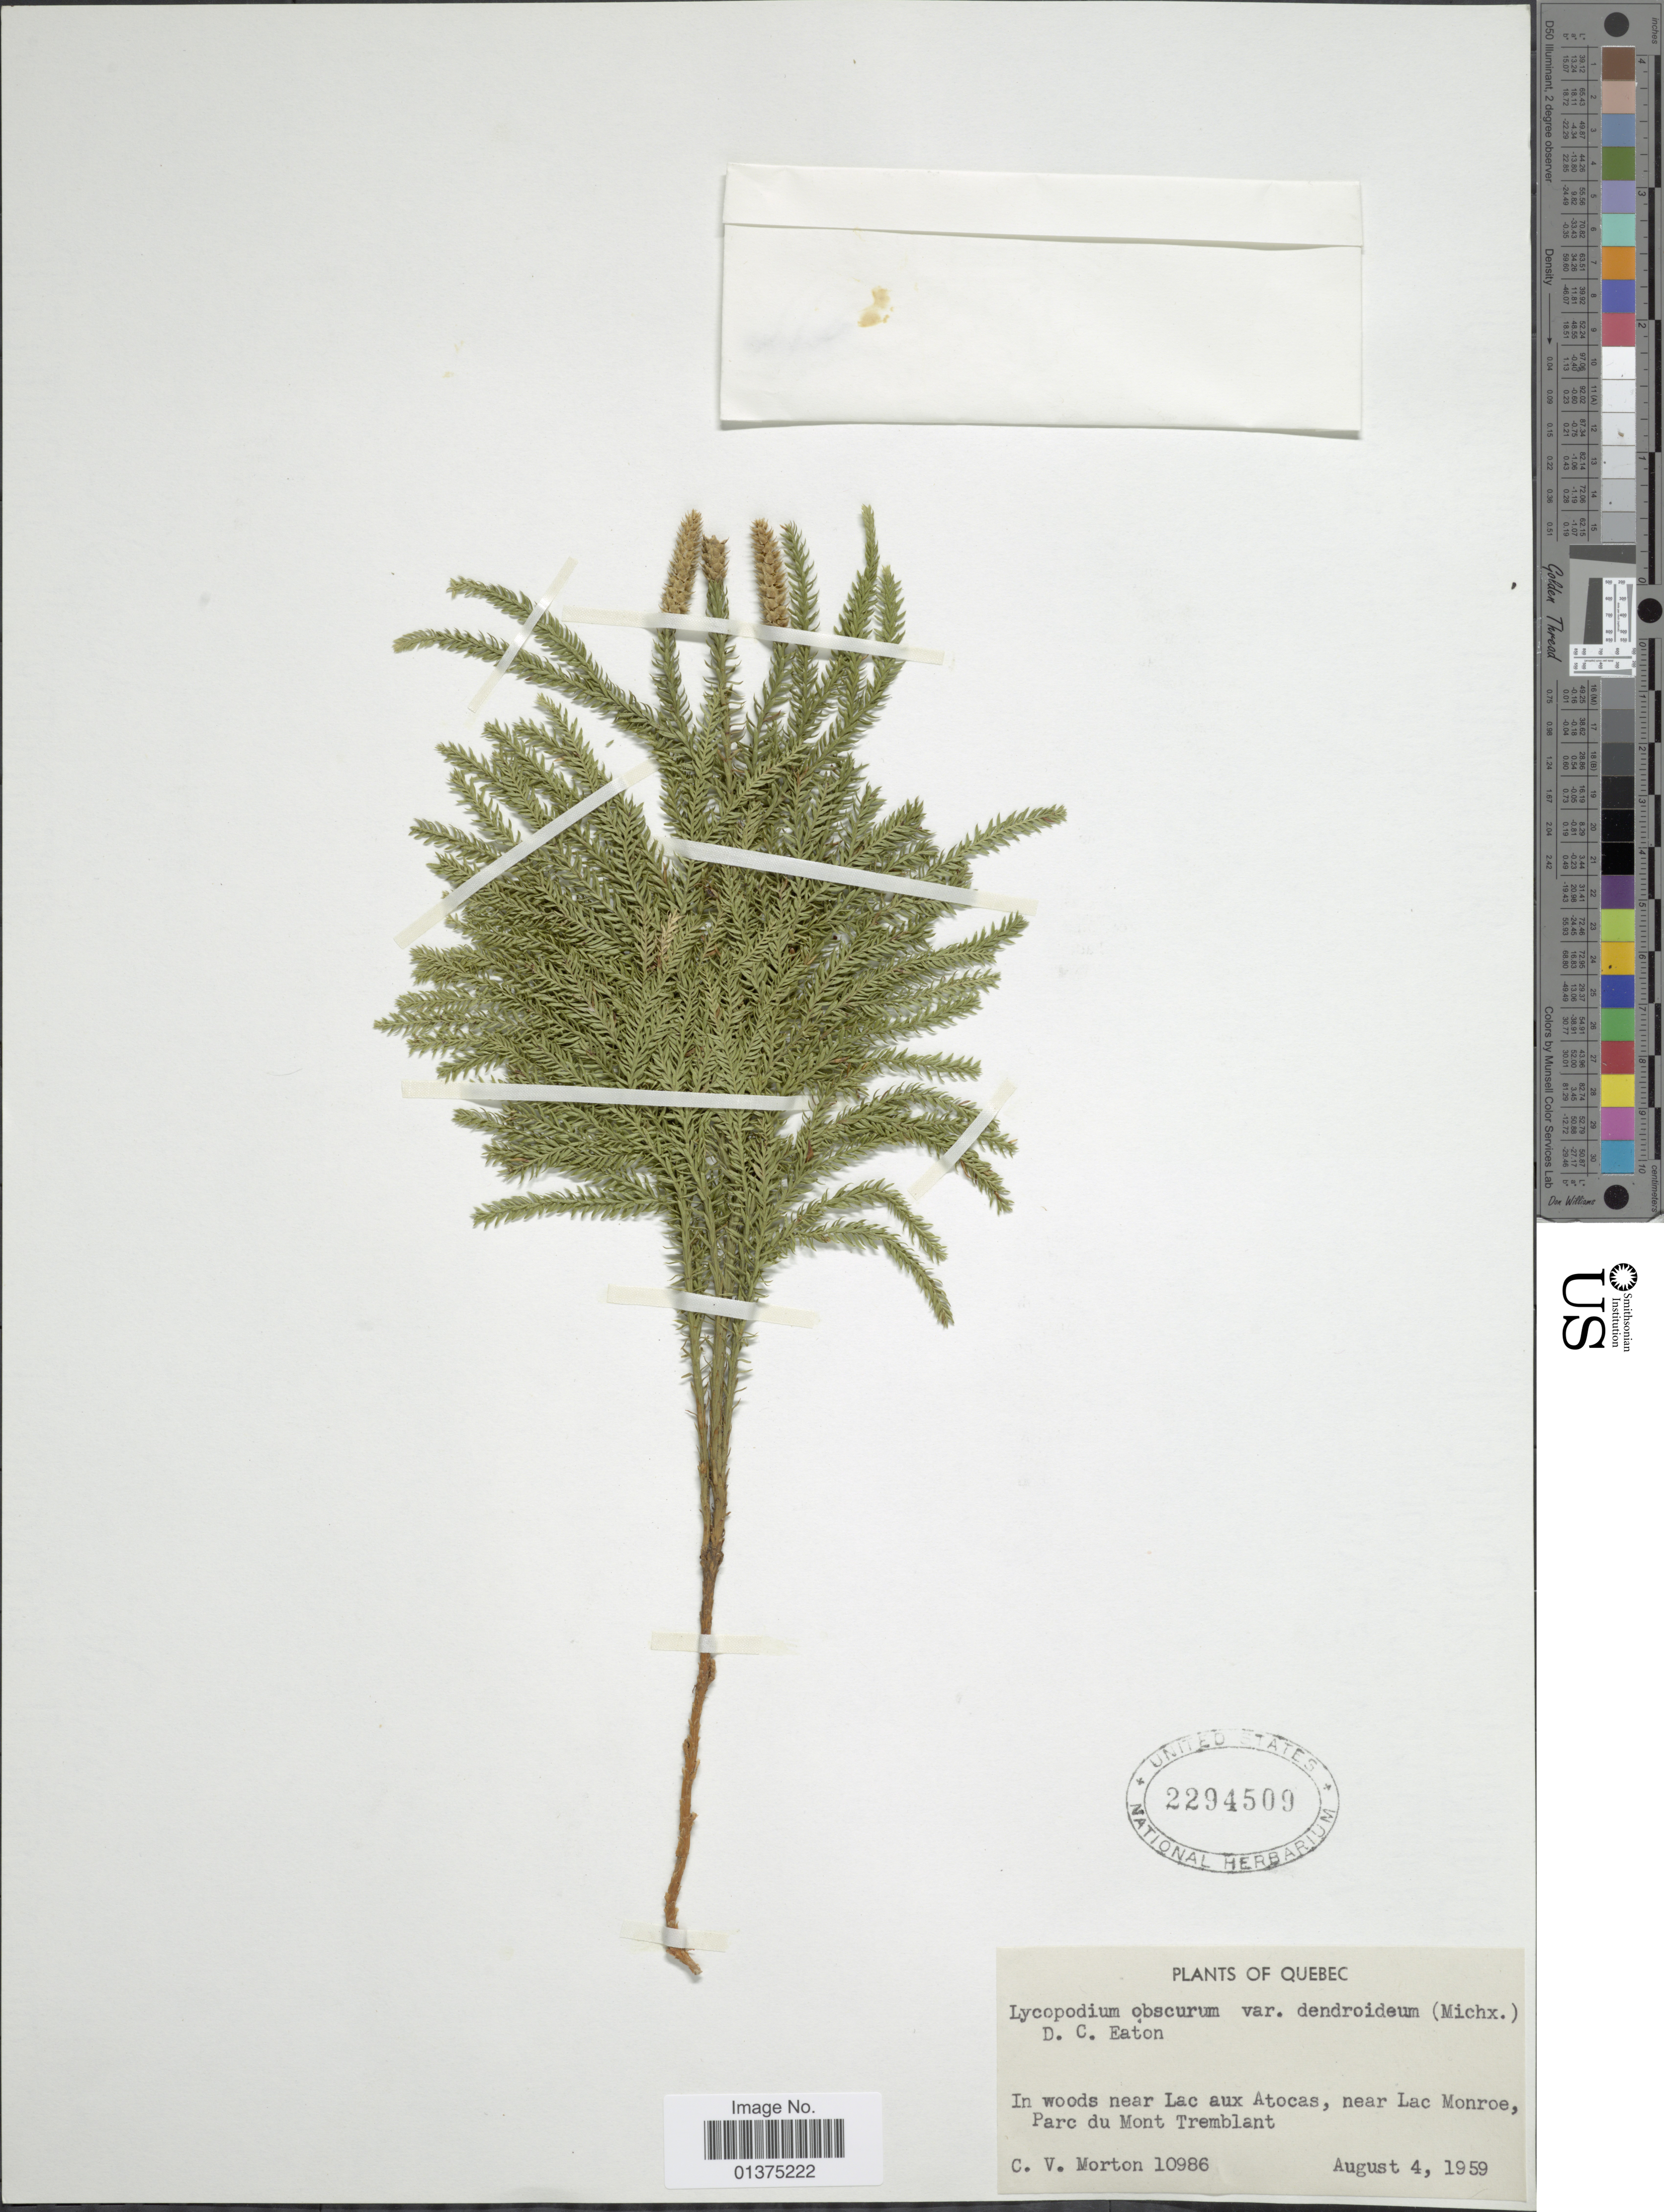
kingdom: Plantae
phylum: Tracheophyta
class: Lycopodiopsida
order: Lycopodiales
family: Lycopodiaceae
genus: Dendrolycopodium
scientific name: Dendrolycopodium dendroideum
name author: (Michx.) A. Haines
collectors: C. V. Morton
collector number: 10986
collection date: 1959-08-04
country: Canada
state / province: Quebec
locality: In woods near Lac aux Atocas, near Lac Monroe Parc du Mont Tremblant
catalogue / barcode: US 2294509